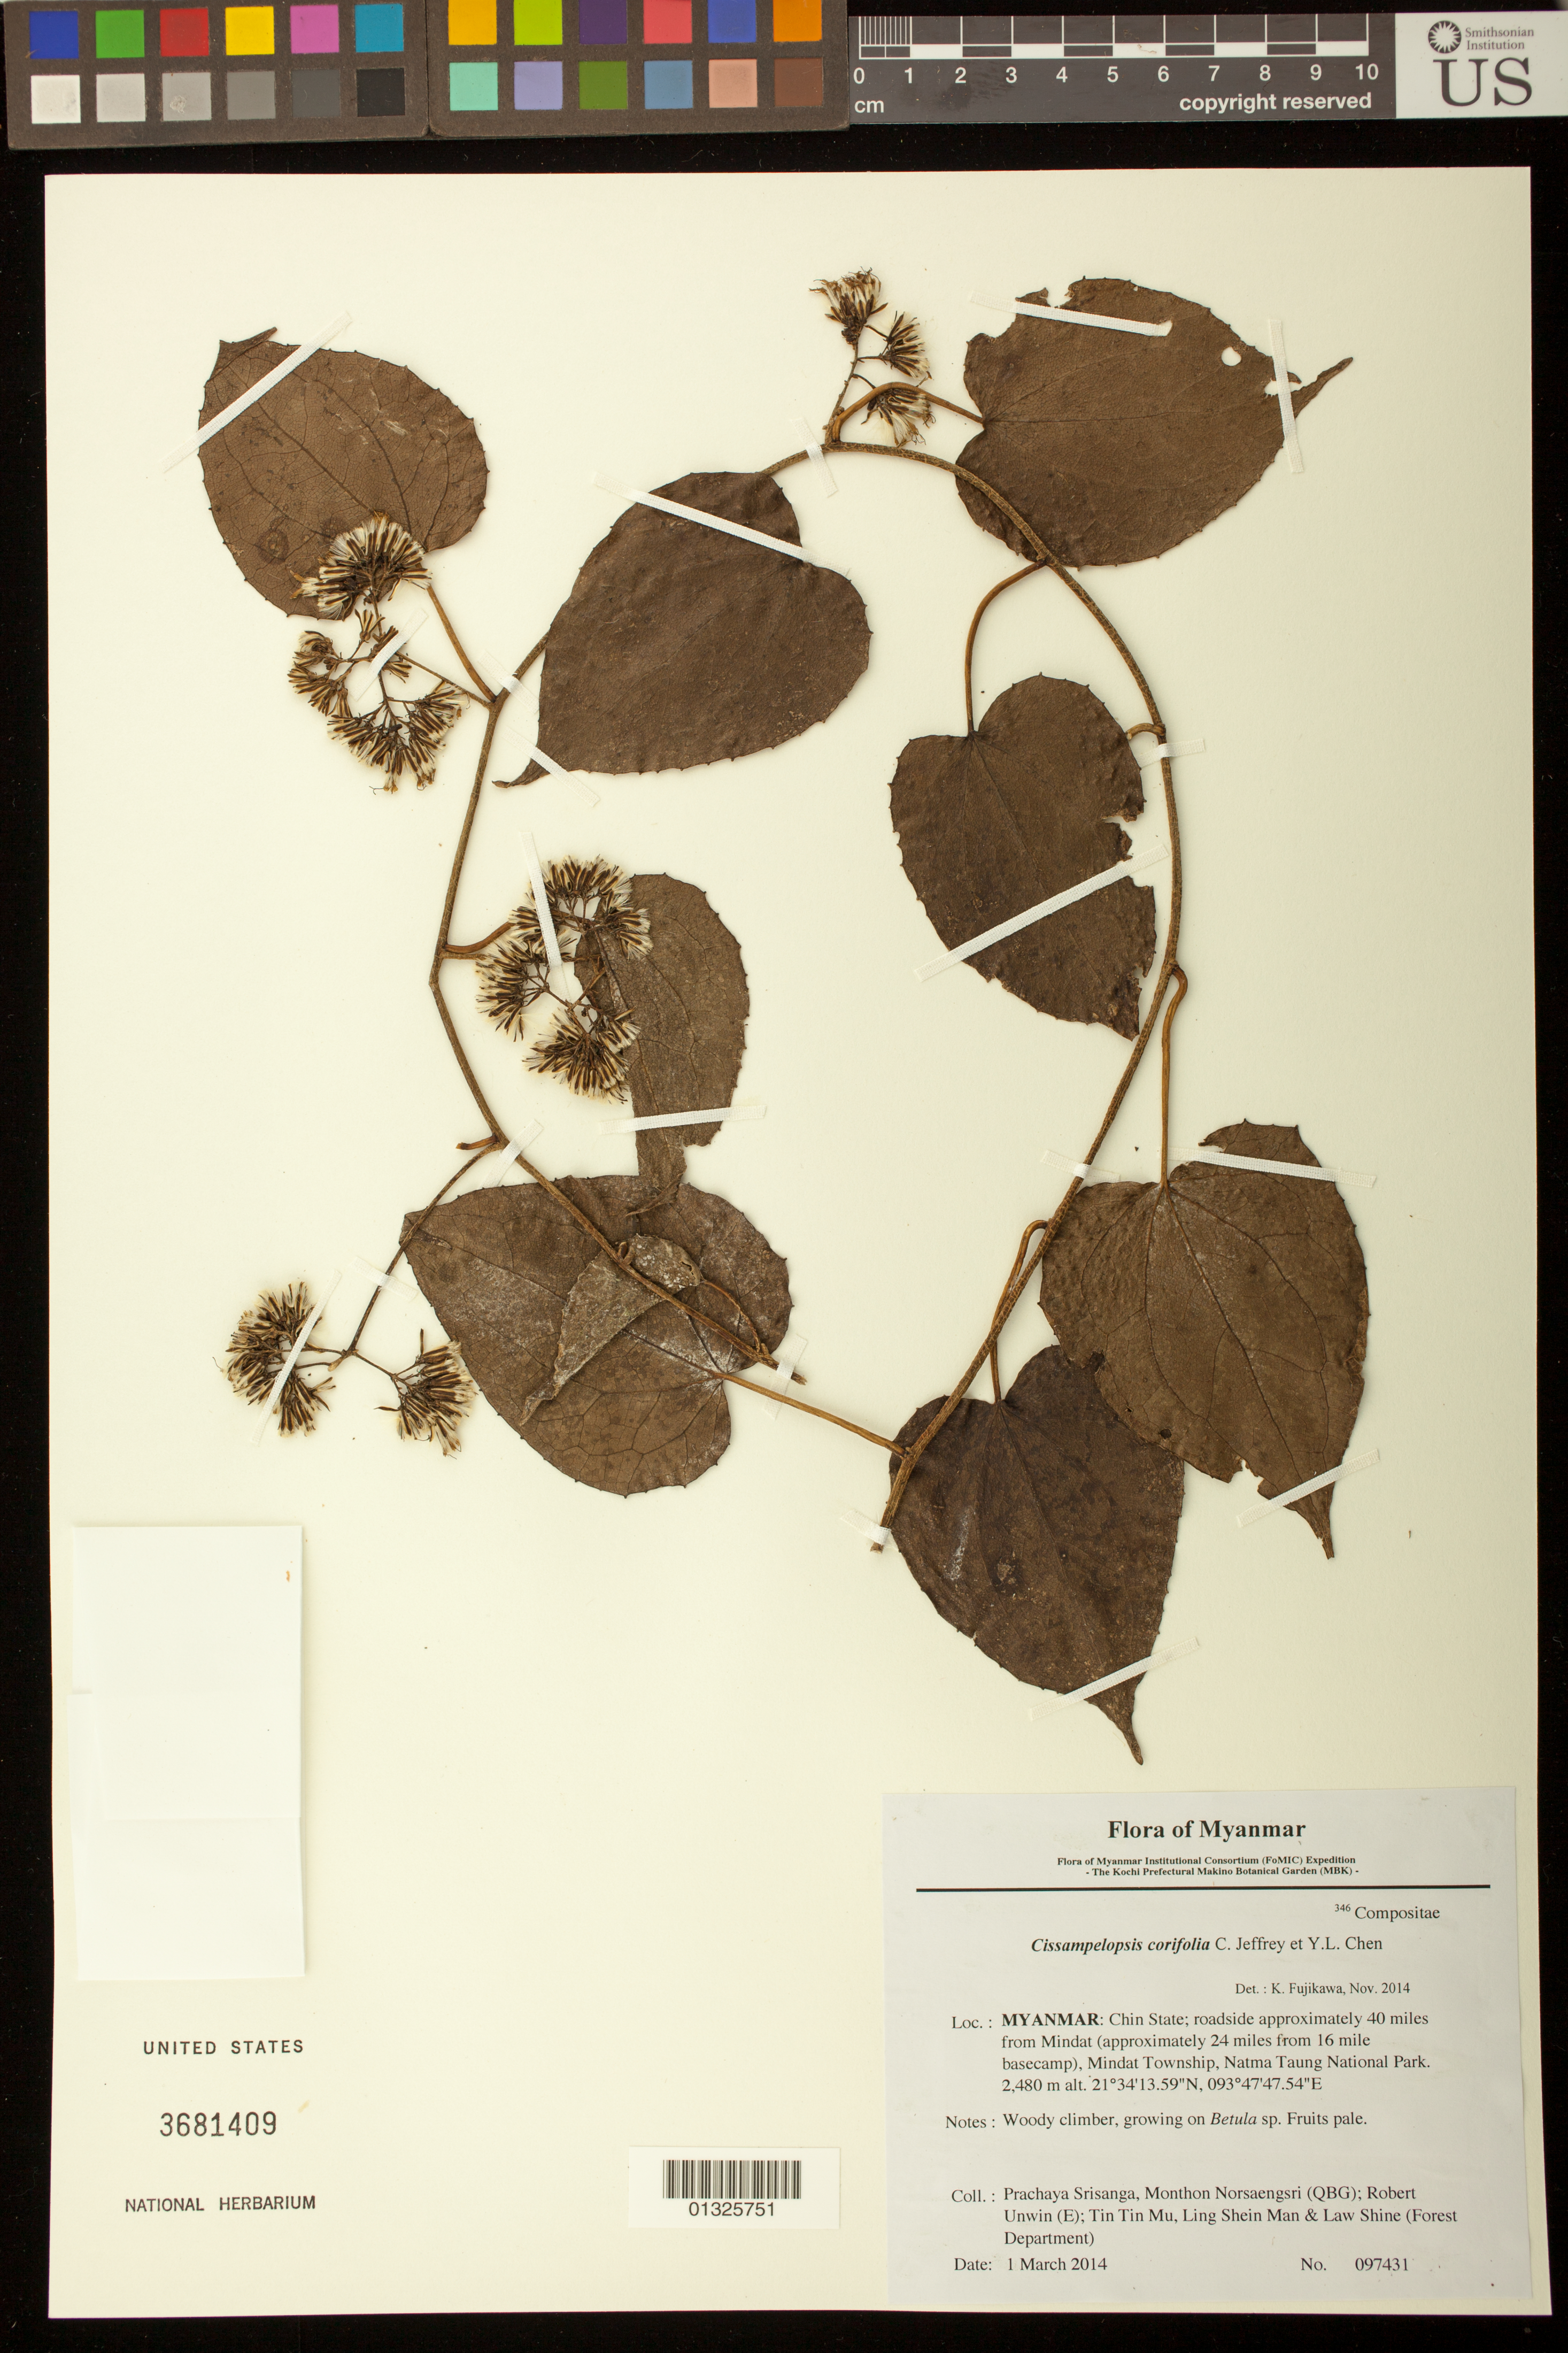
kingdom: Plantae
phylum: Tracheophyta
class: Magnoliopsida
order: Asterales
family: Asteraceae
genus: Cissampelopsis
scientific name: Cissampelopsis quinquesquamata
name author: C. Ren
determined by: Ren, Chen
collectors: P. Srisanga, M. Norsaengsri, R. Unwin, Tin Tin Mu, Ling Shein Man & L. Shine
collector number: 97431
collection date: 2014-03-01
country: Myanmar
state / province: Chin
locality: Roadside approximately 40 miles from Mindat (approximately 24 miles from 16 mile basecamp), Mindat Township, Natma Taung National Park.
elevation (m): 2480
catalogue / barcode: US 3681409